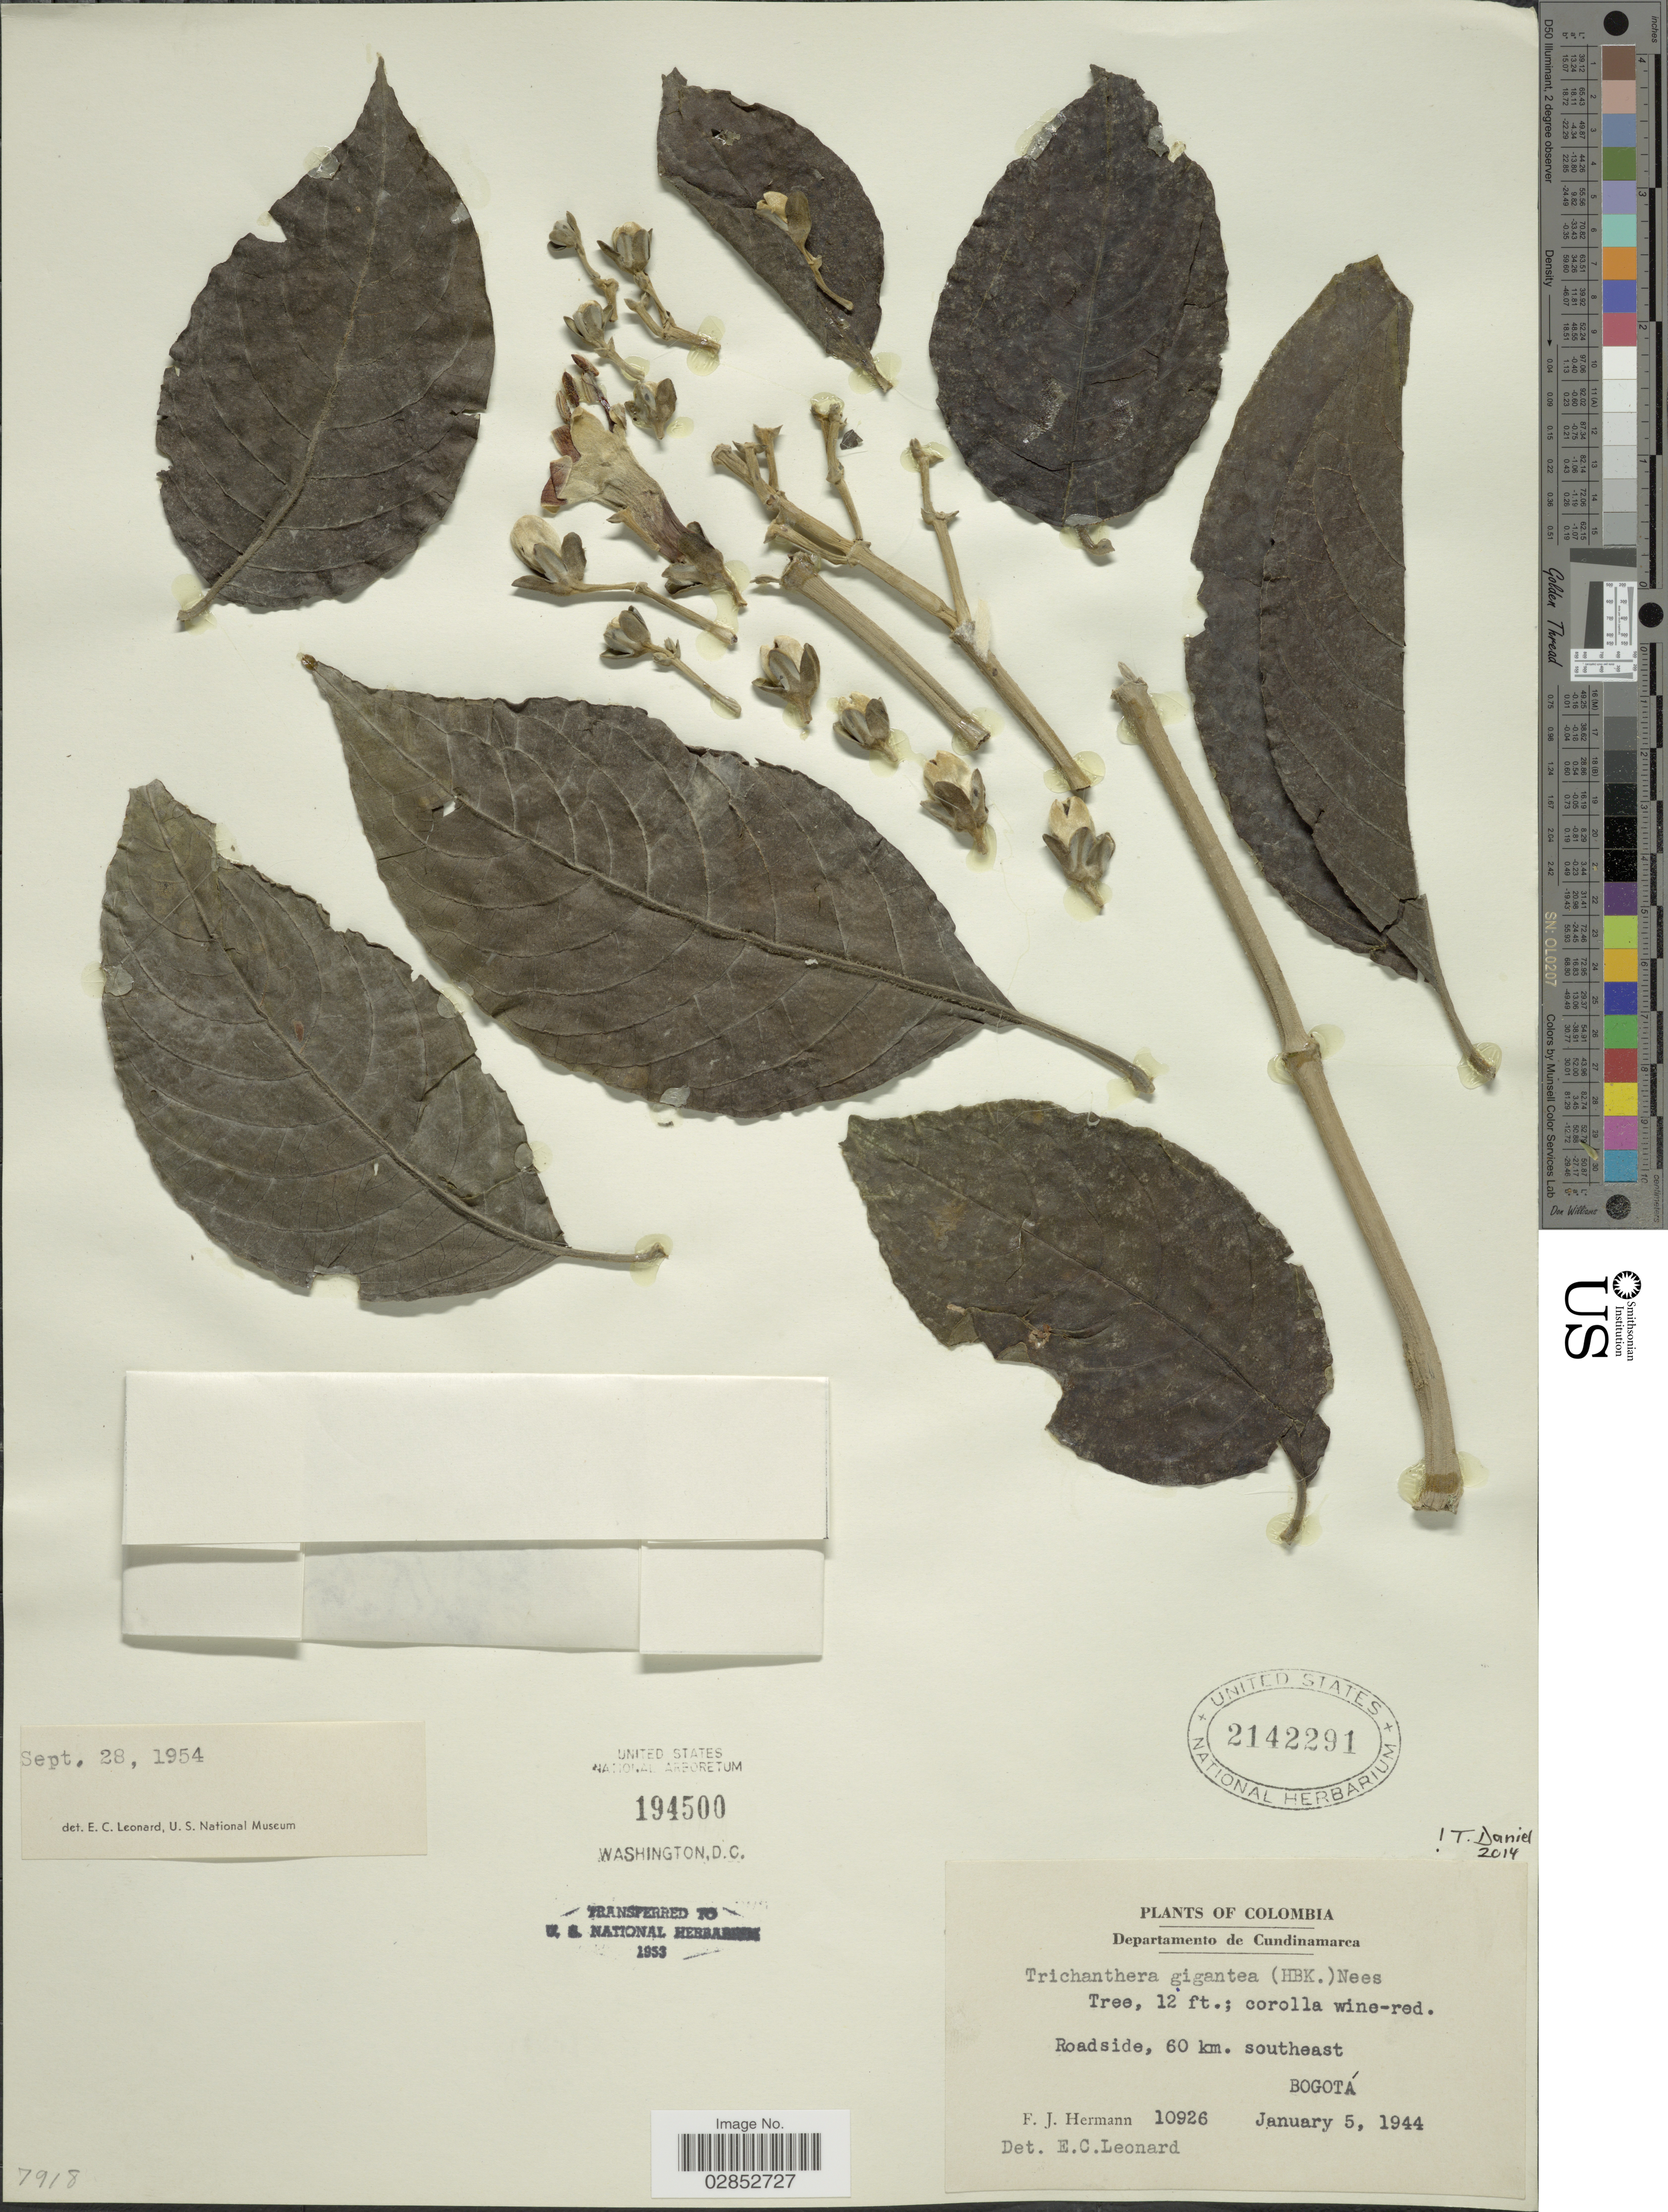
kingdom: Plantae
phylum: Tracheophyta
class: Magnoliopsida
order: Lamiales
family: Acanthaceae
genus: Trichanthera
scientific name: Trichanthera gigantea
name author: (Bonpl.) Nees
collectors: F. J. Hermann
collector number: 10926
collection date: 1944-01-05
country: Colombia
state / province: Cundinamarca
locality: Departamento de Cundinamarca. Roadside, 60 km. southeast Bogotá.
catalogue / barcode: US 2142291